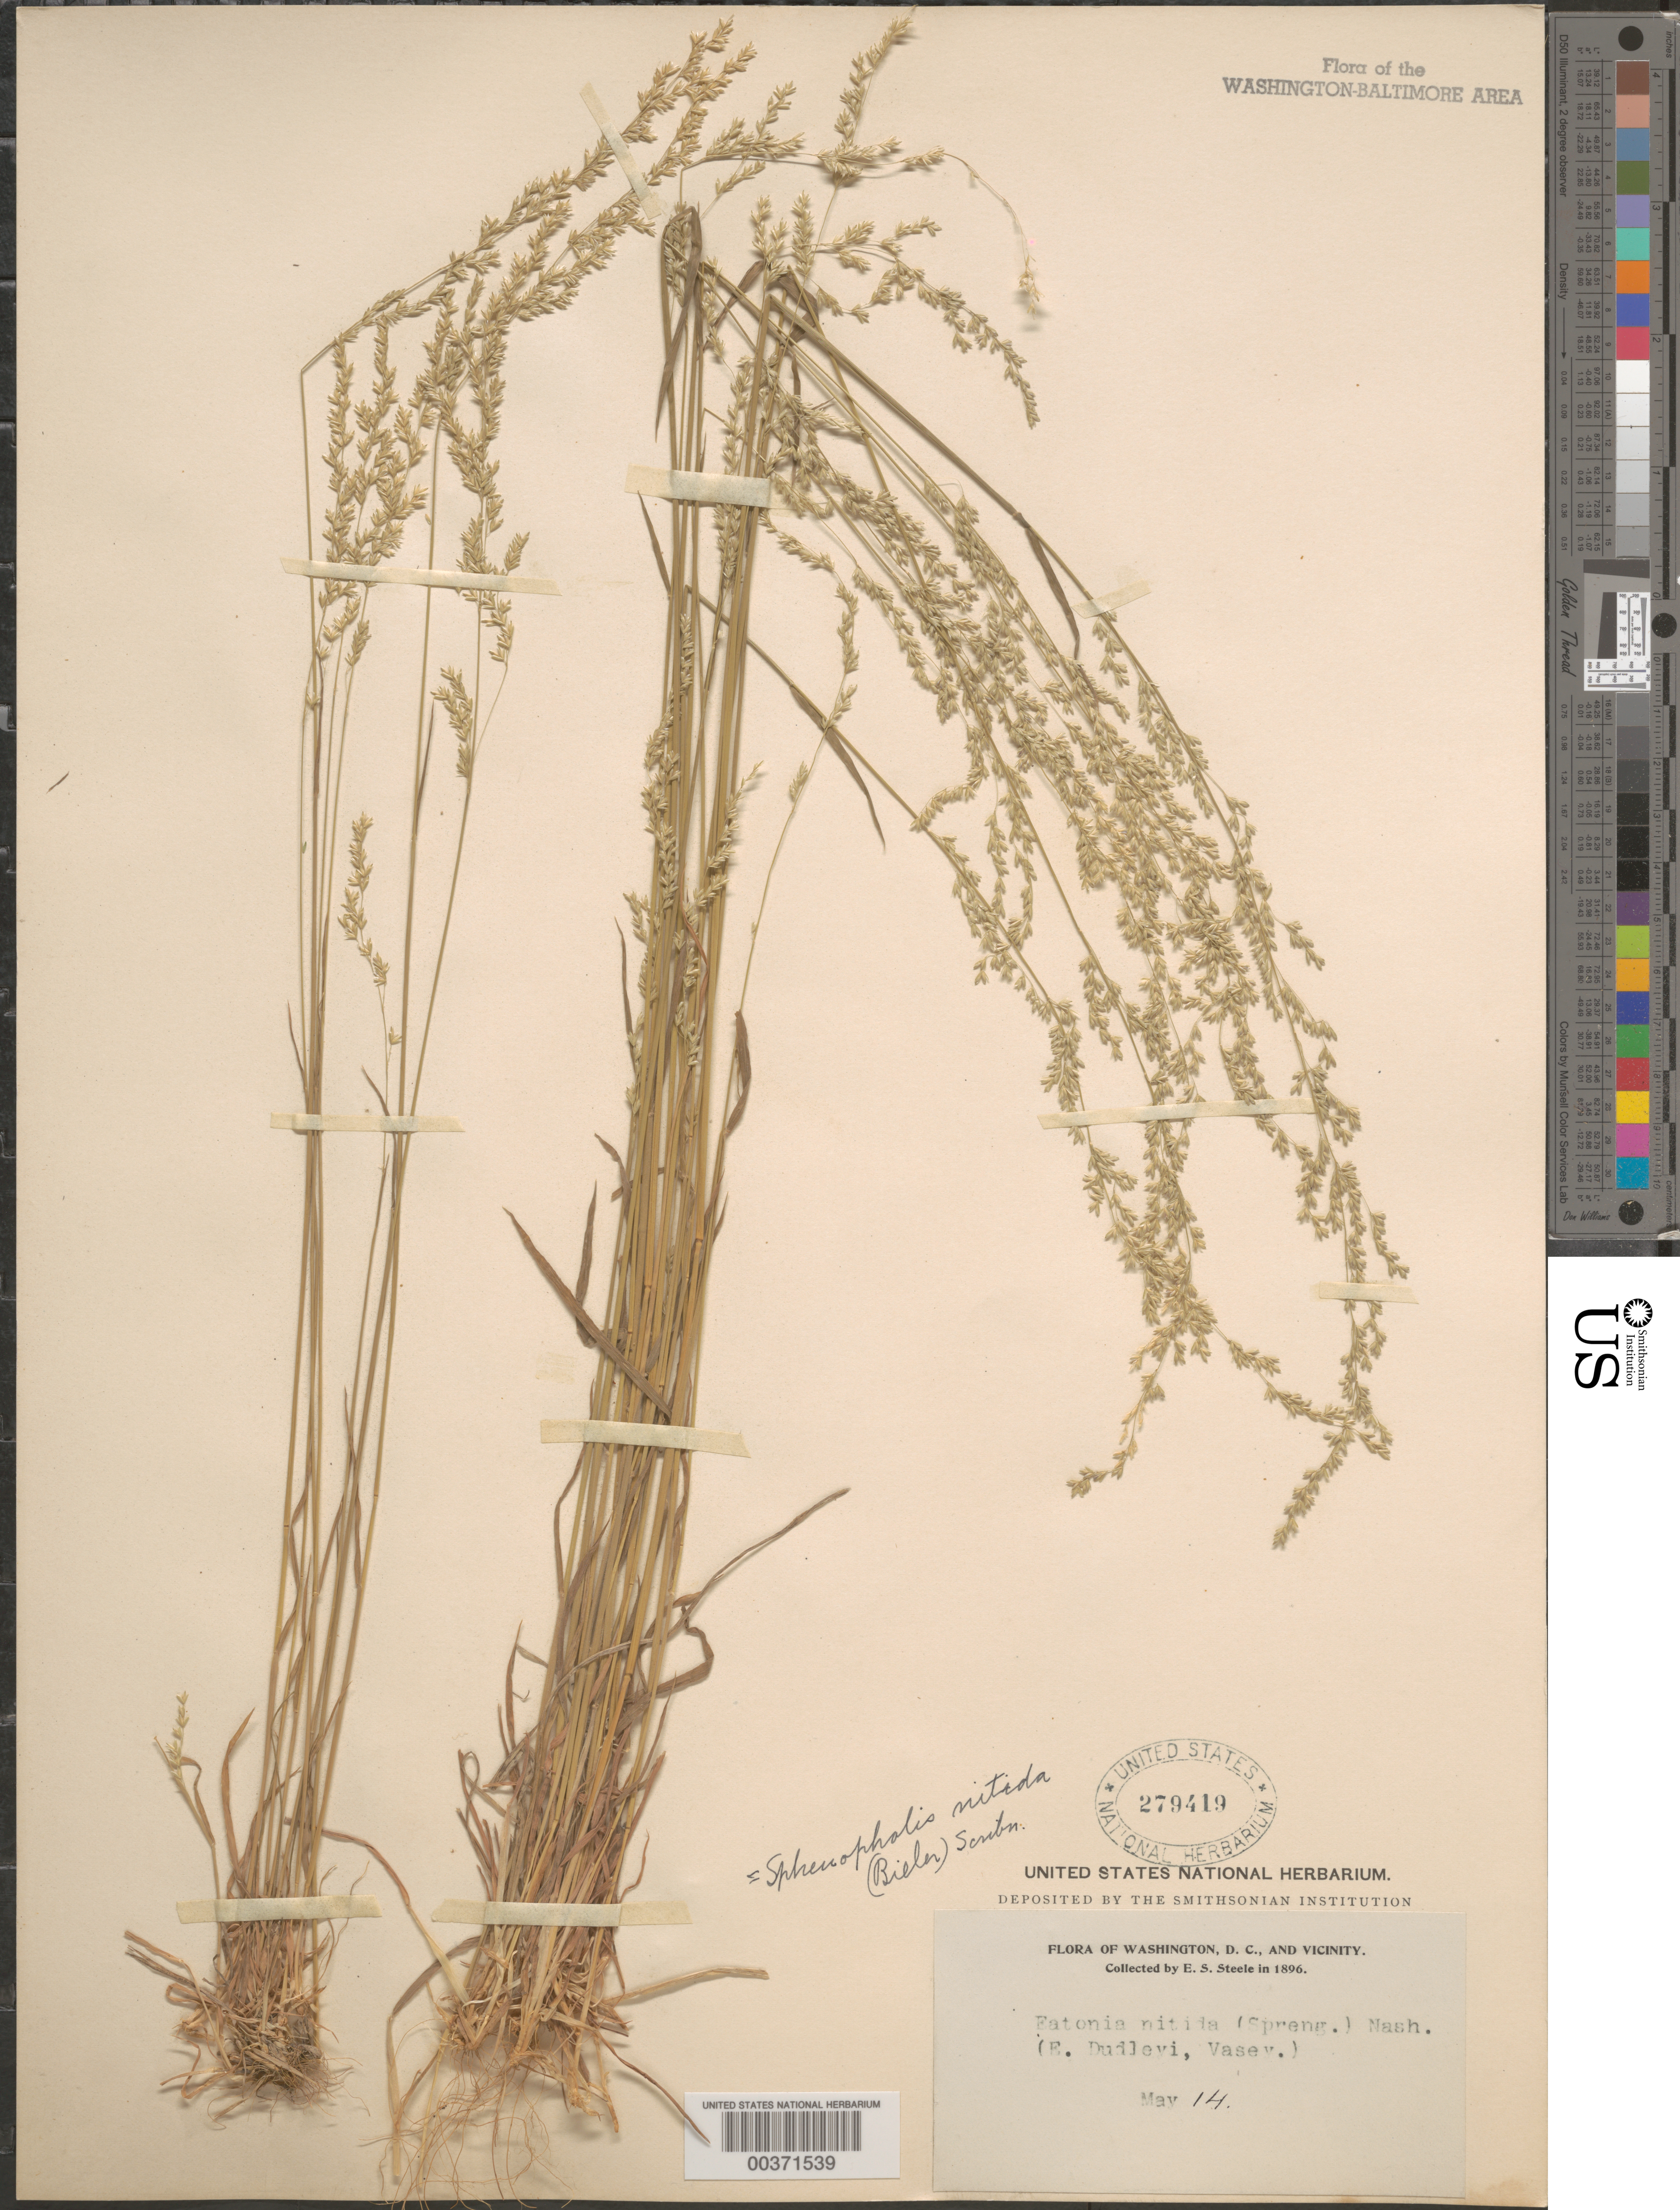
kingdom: Plantae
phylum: Tracheophyta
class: Liliopsida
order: Poales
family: Poaceae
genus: Sphenopholis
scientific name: Sphenopholis nitida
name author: (Biehler) Scribn.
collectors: E. Steele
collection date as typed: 14 May 1896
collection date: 1896-05-14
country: United States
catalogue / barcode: US 279419